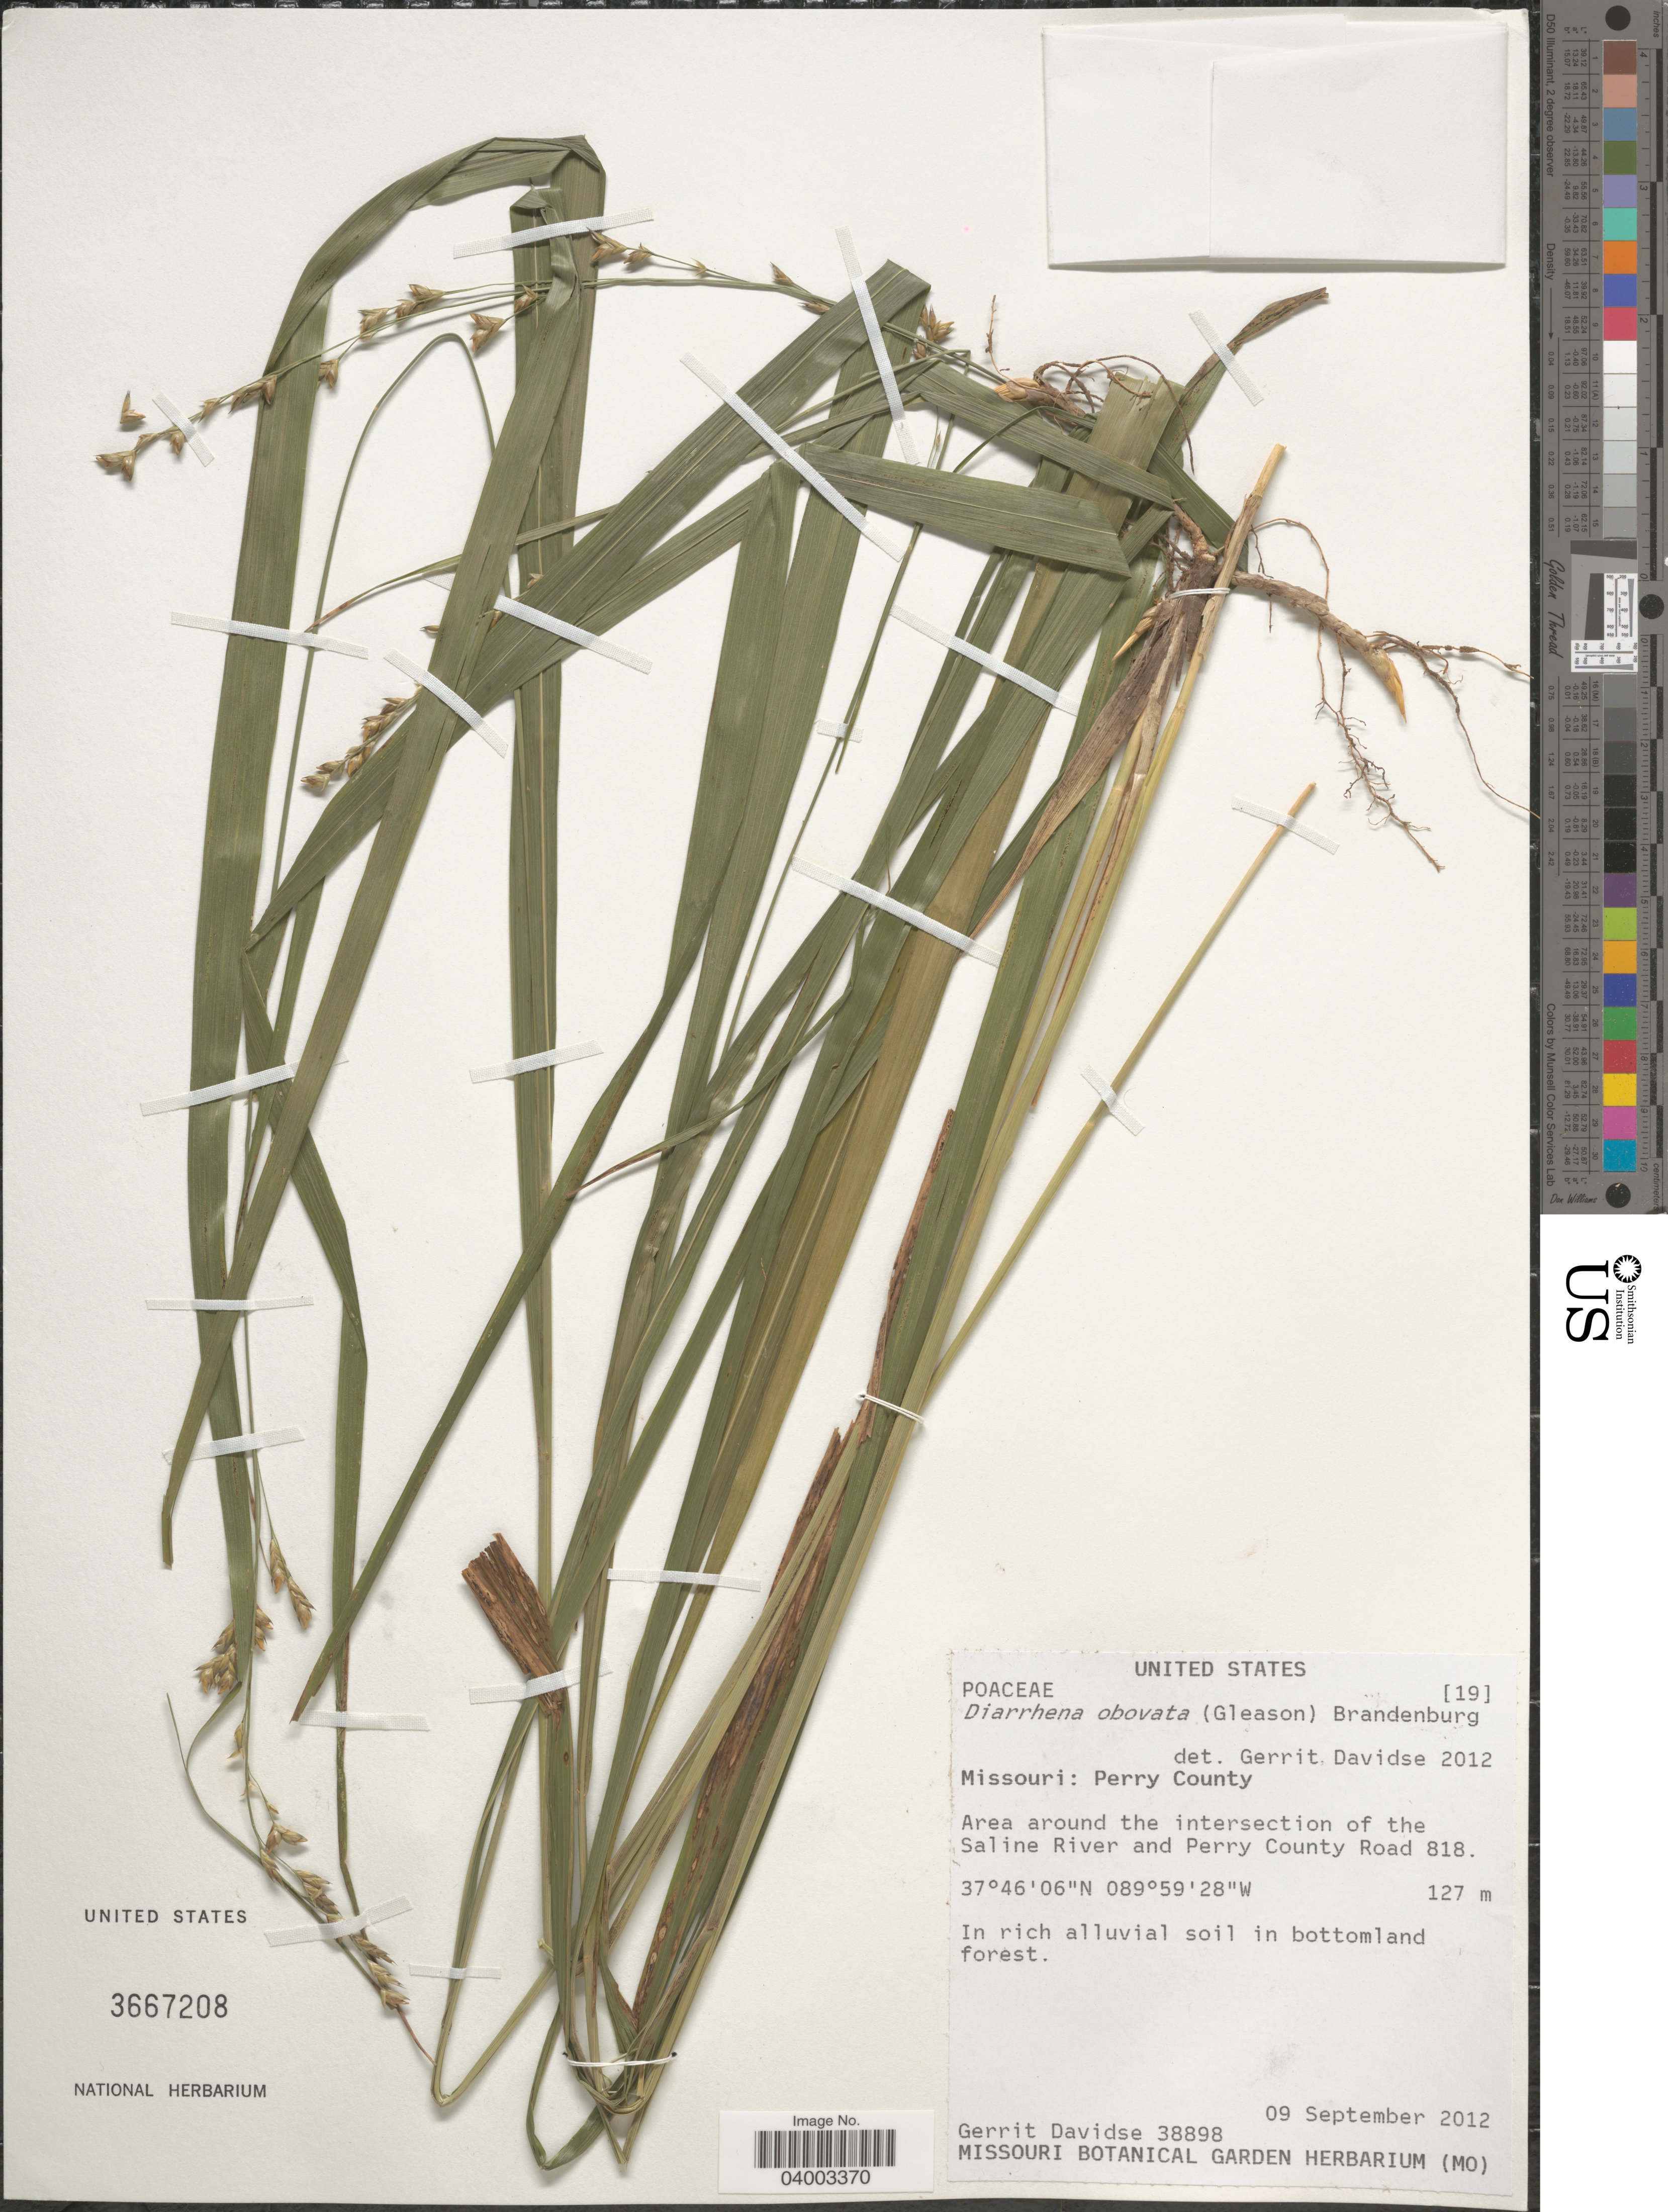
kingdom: Plantae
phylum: Tracheophyta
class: Liliopsida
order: Poales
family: Poaceae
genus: Diarrhena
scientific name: Diarrhena obovata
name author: (Gleason) Brandenburg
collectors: G. Davidse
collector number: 38898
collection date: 2012-09-09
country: United States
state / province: Missouri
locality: Perry County. Area around the intersection of the Saline River and Perry County Road 818.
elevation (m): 127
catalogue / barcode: US 3667208